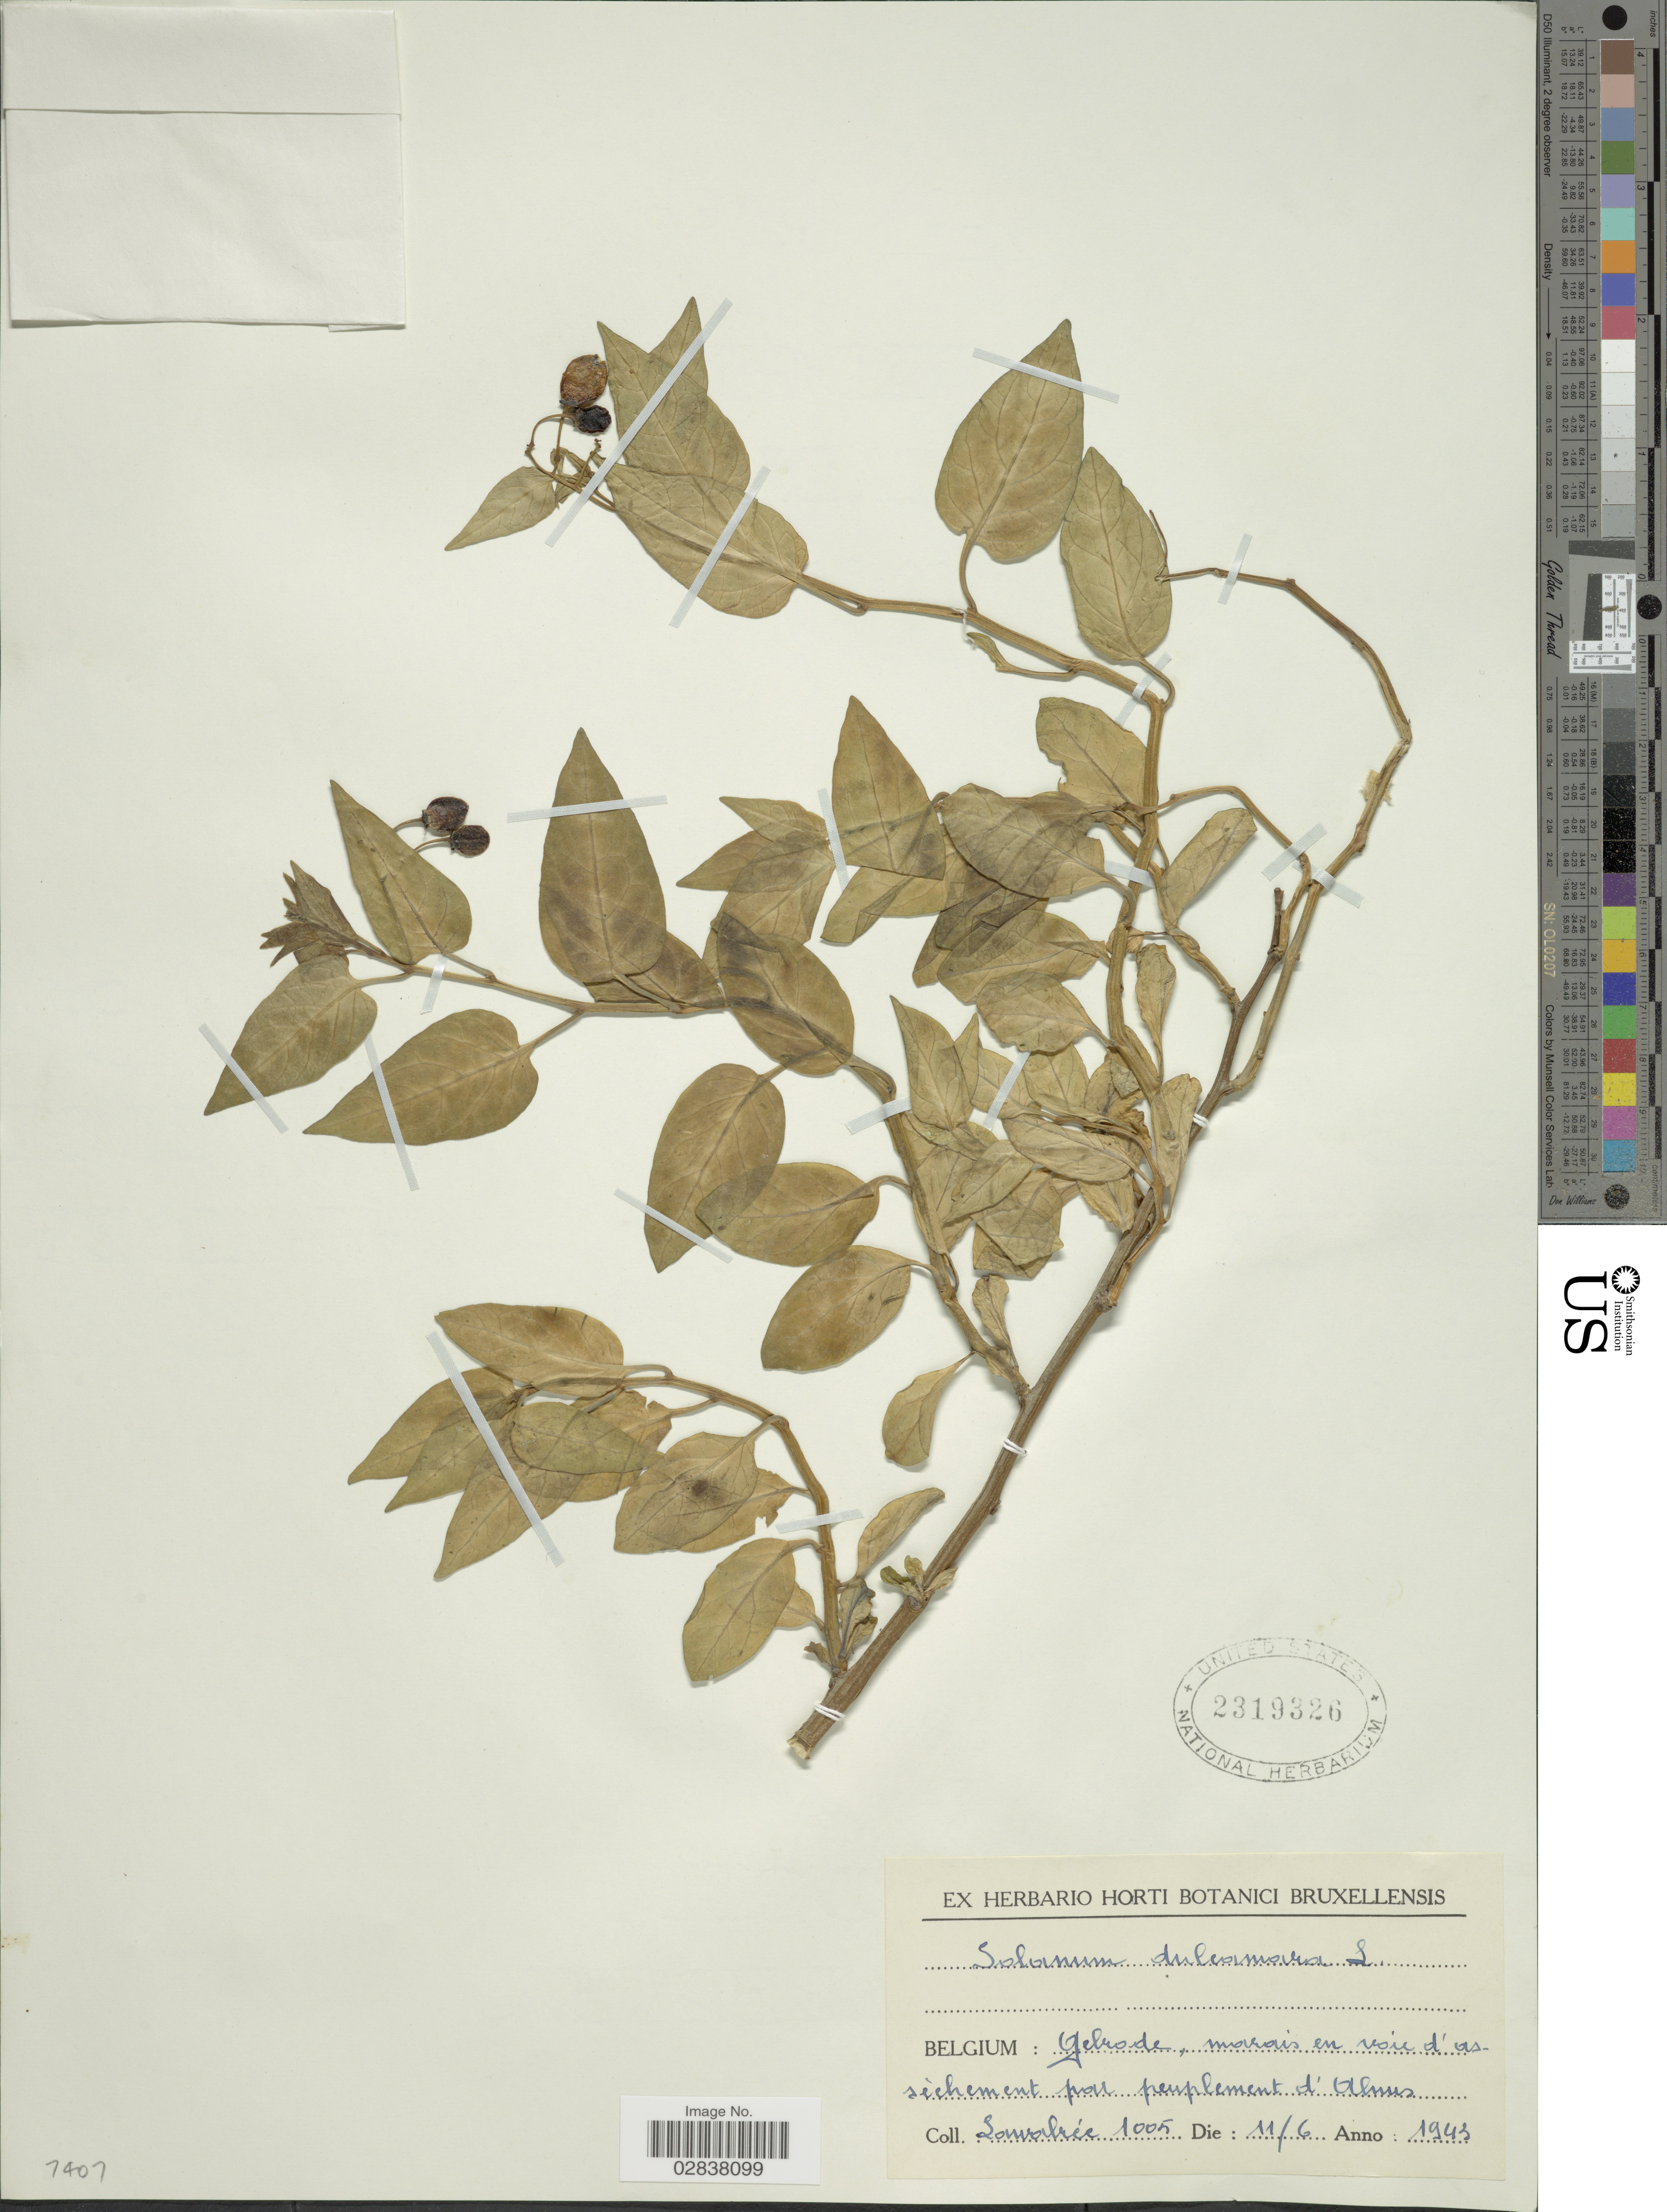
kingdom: Plantae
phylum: Tracheophyta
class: Magnoliopsida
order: Solanales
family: Solanaceae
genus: Solanum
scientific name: Solanum dulcamara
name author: L.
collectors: Somabree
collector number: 1005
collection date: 1943-06-11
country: Belgium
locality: Gebrode, marais en voie d'as sichement par pruplement [interpreted] d'Alnus.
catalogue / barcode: US 2319326